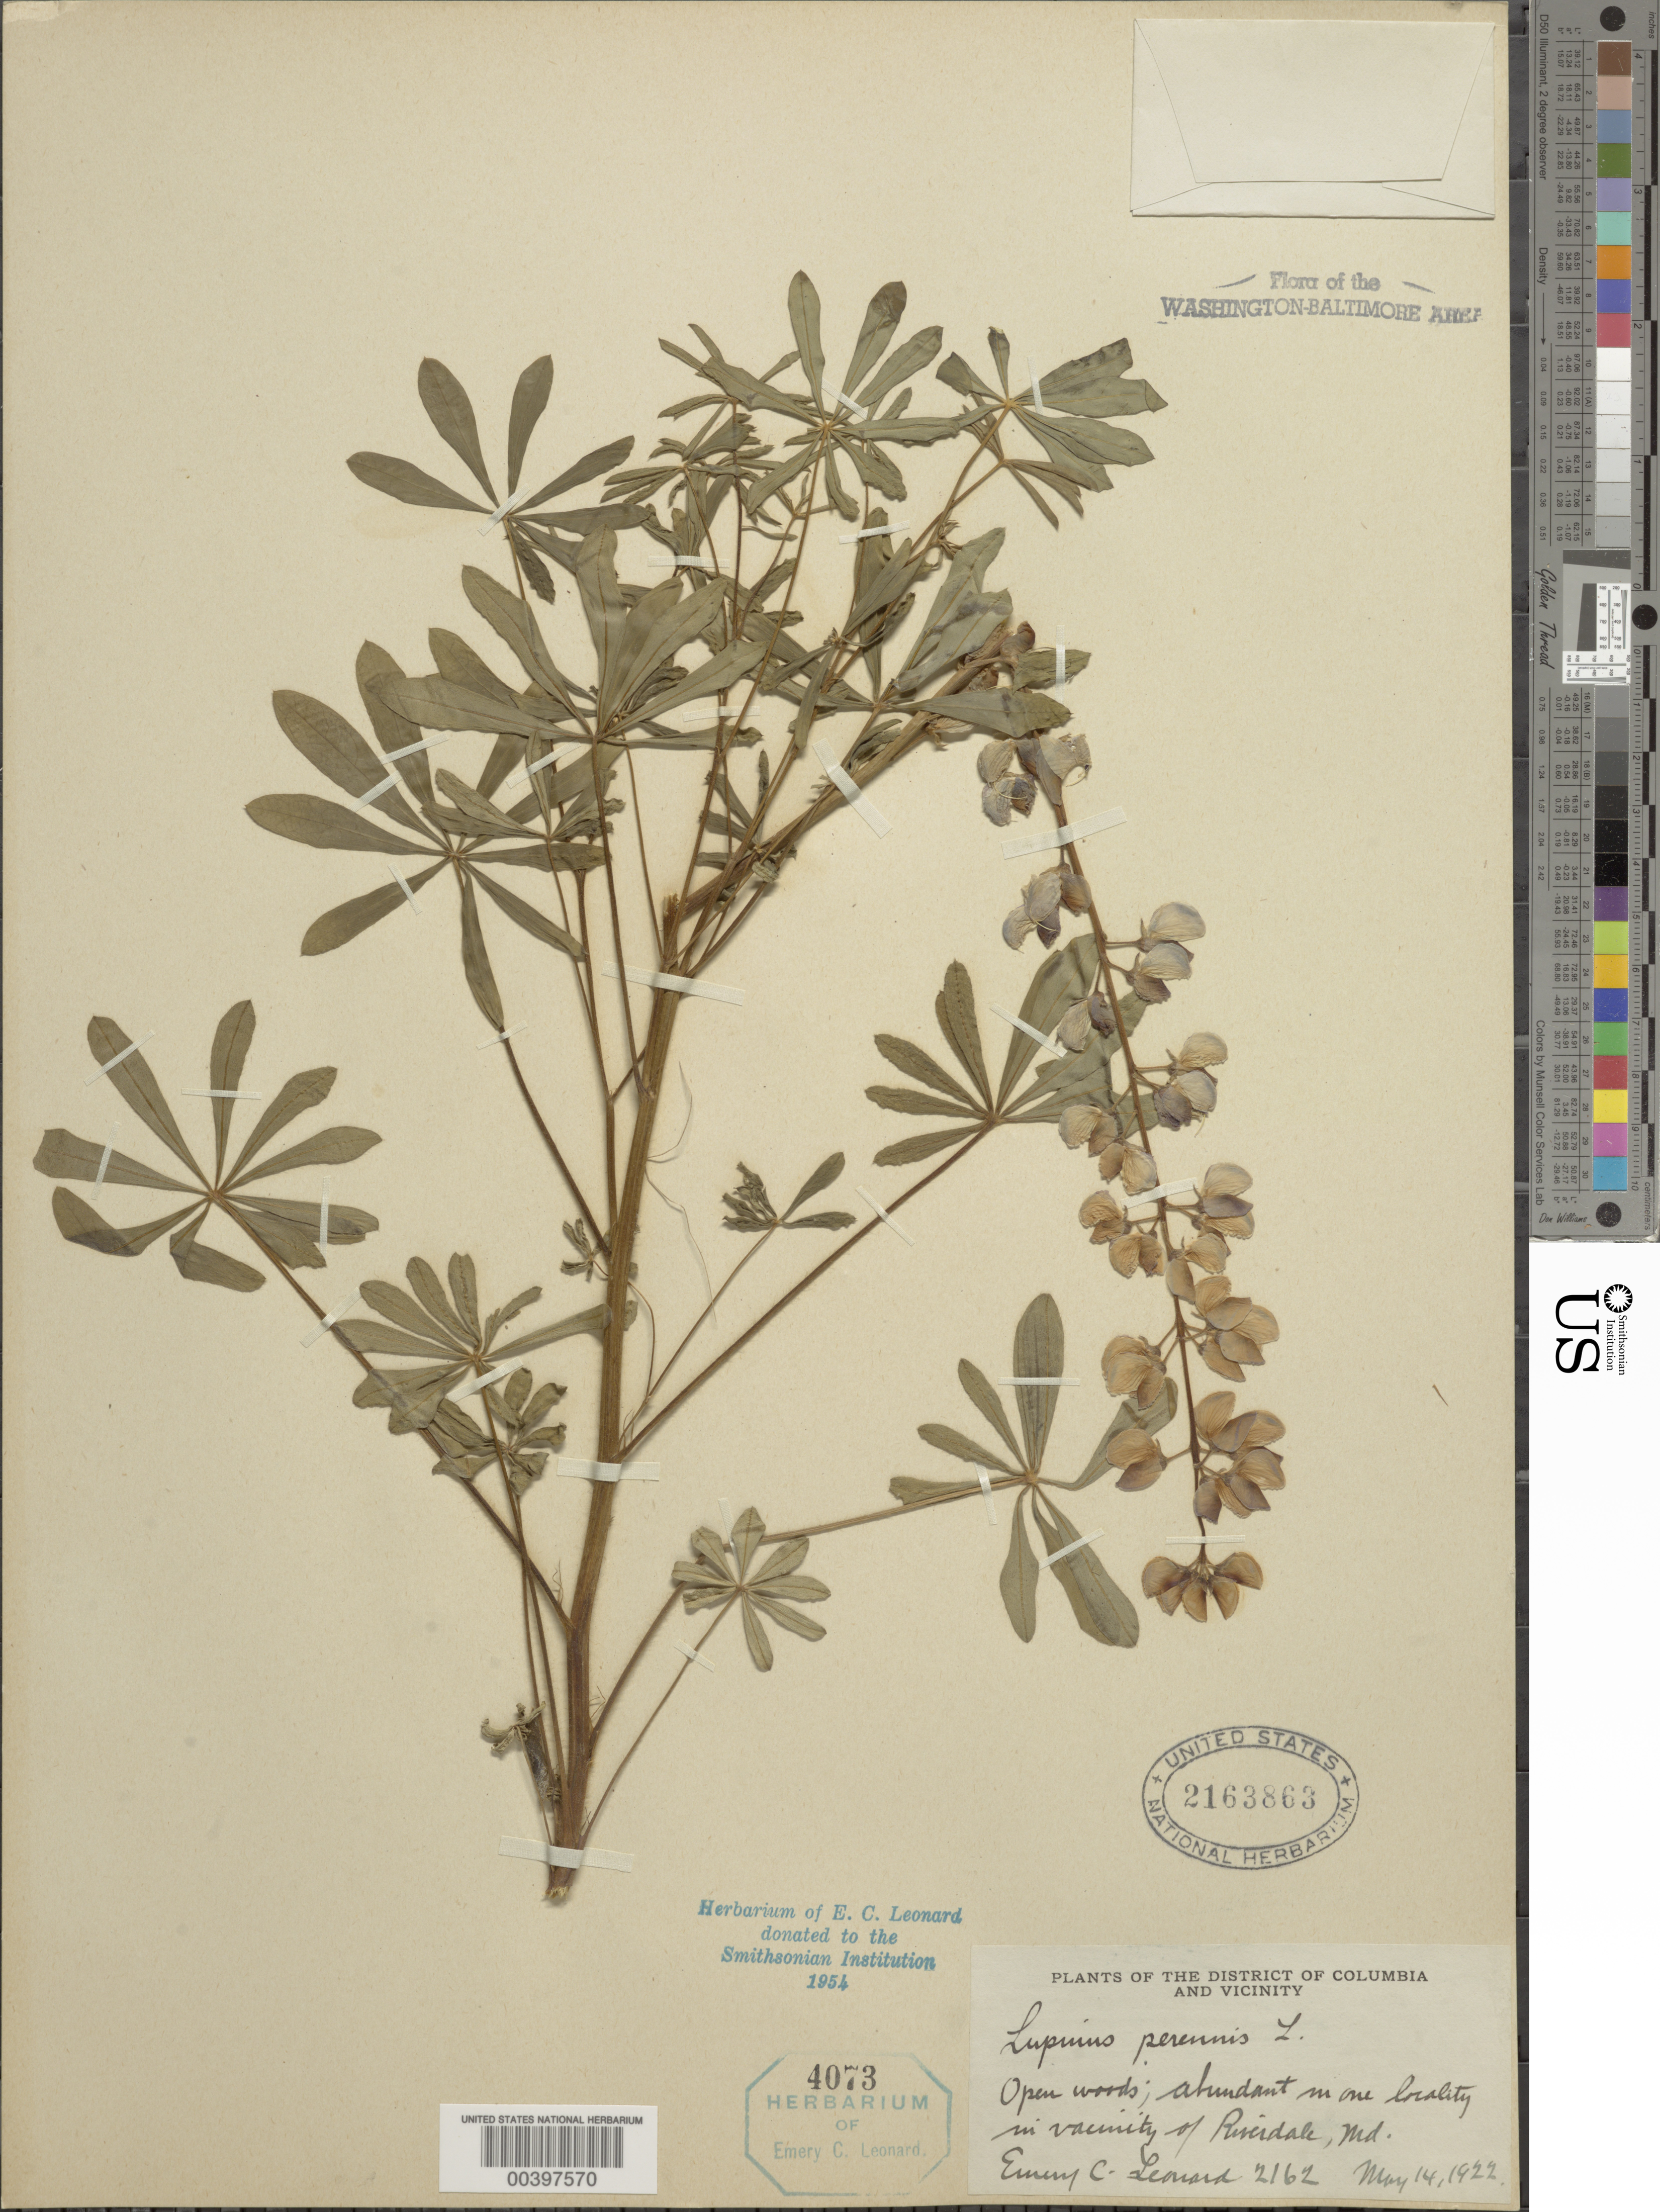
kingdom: Plantae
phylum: Tracheophyta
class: Magnoliopsida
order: Fabales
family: Fabaceae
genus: Lupinus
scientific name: Lupinus perennis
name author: L.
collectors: E. C. Leonard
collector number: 2162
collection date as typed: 14 May 1922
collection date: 1922-05-14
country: United States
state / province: Maryland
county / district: Prince George's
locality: Riverdale vicinity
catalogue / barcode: US 2163863